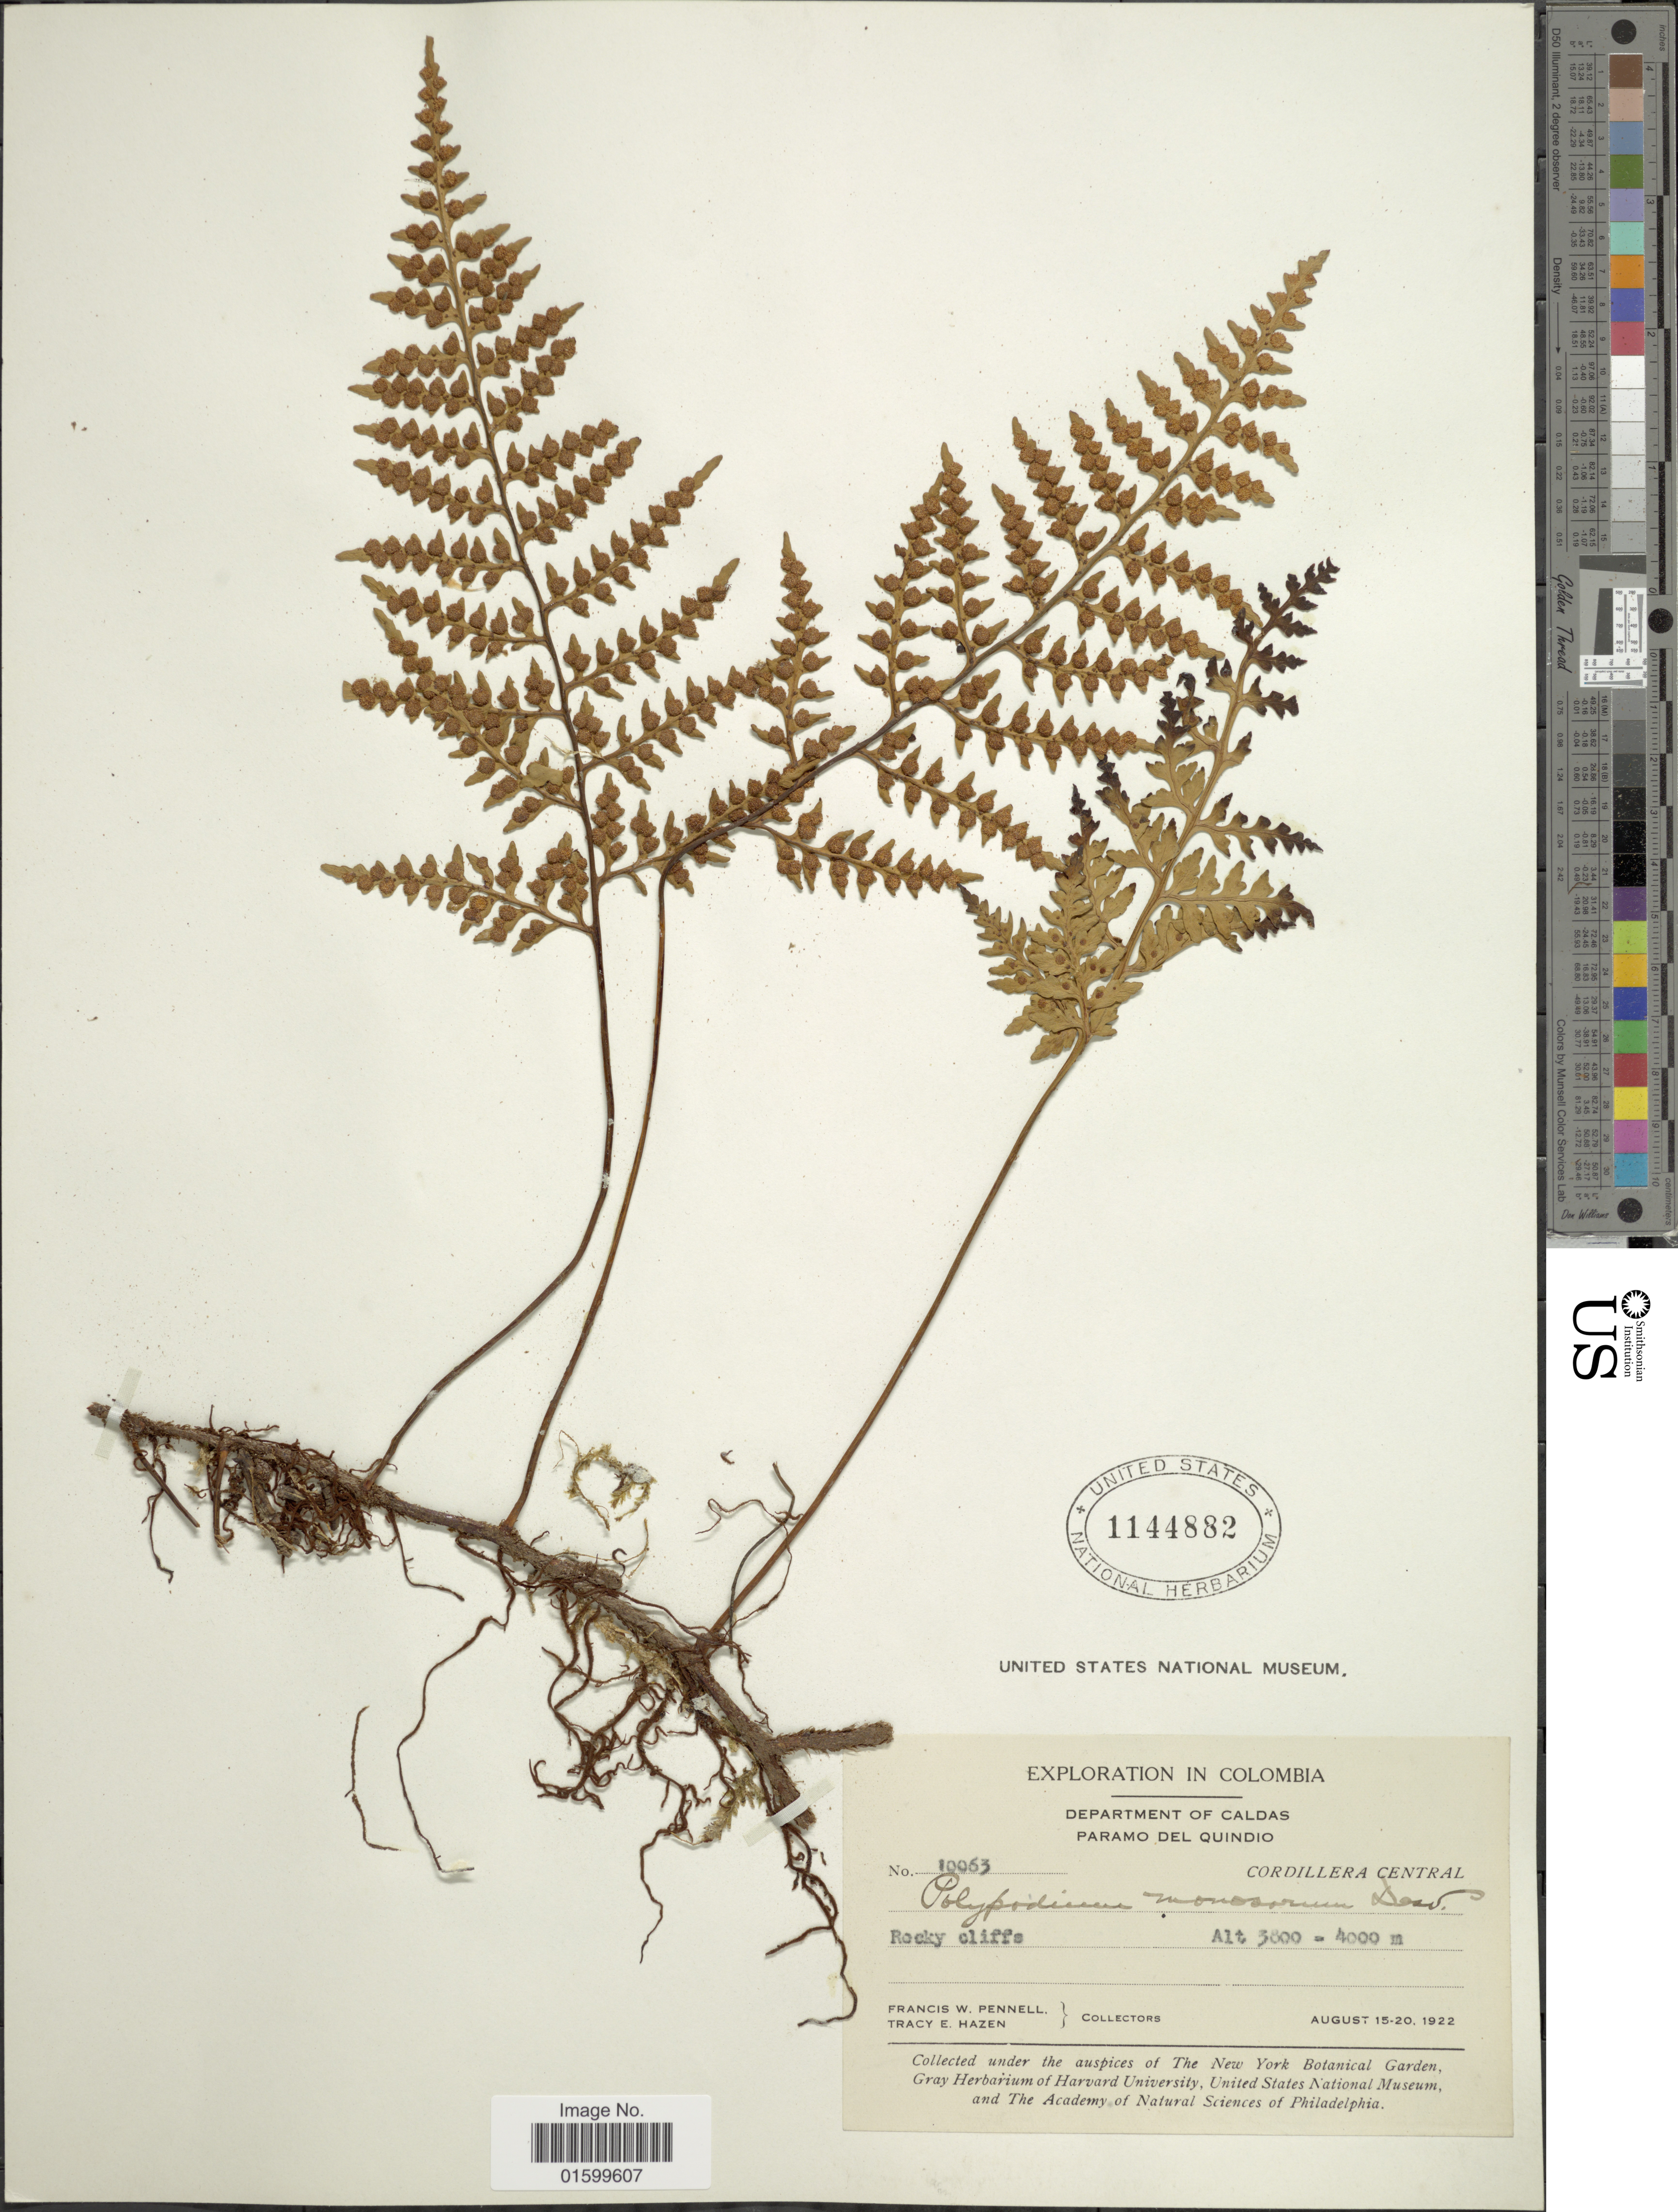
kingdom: Plantae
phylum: Tracheophyta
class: Polypodiopsida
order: Polypodiales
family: Polypodiaceae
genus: Pleopeltis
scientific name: Pleopeltis monosora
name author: (Desv.) A.R. Sm.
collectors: F. W. Pennell & T. E. Hazen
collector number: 10063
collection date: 1922-08-15/1922-08-20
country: Colombia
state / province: Caldas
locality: Department of Caldas, Paramo del Quindio, Cordillera Central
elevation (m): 3800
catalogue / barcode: US 1144882